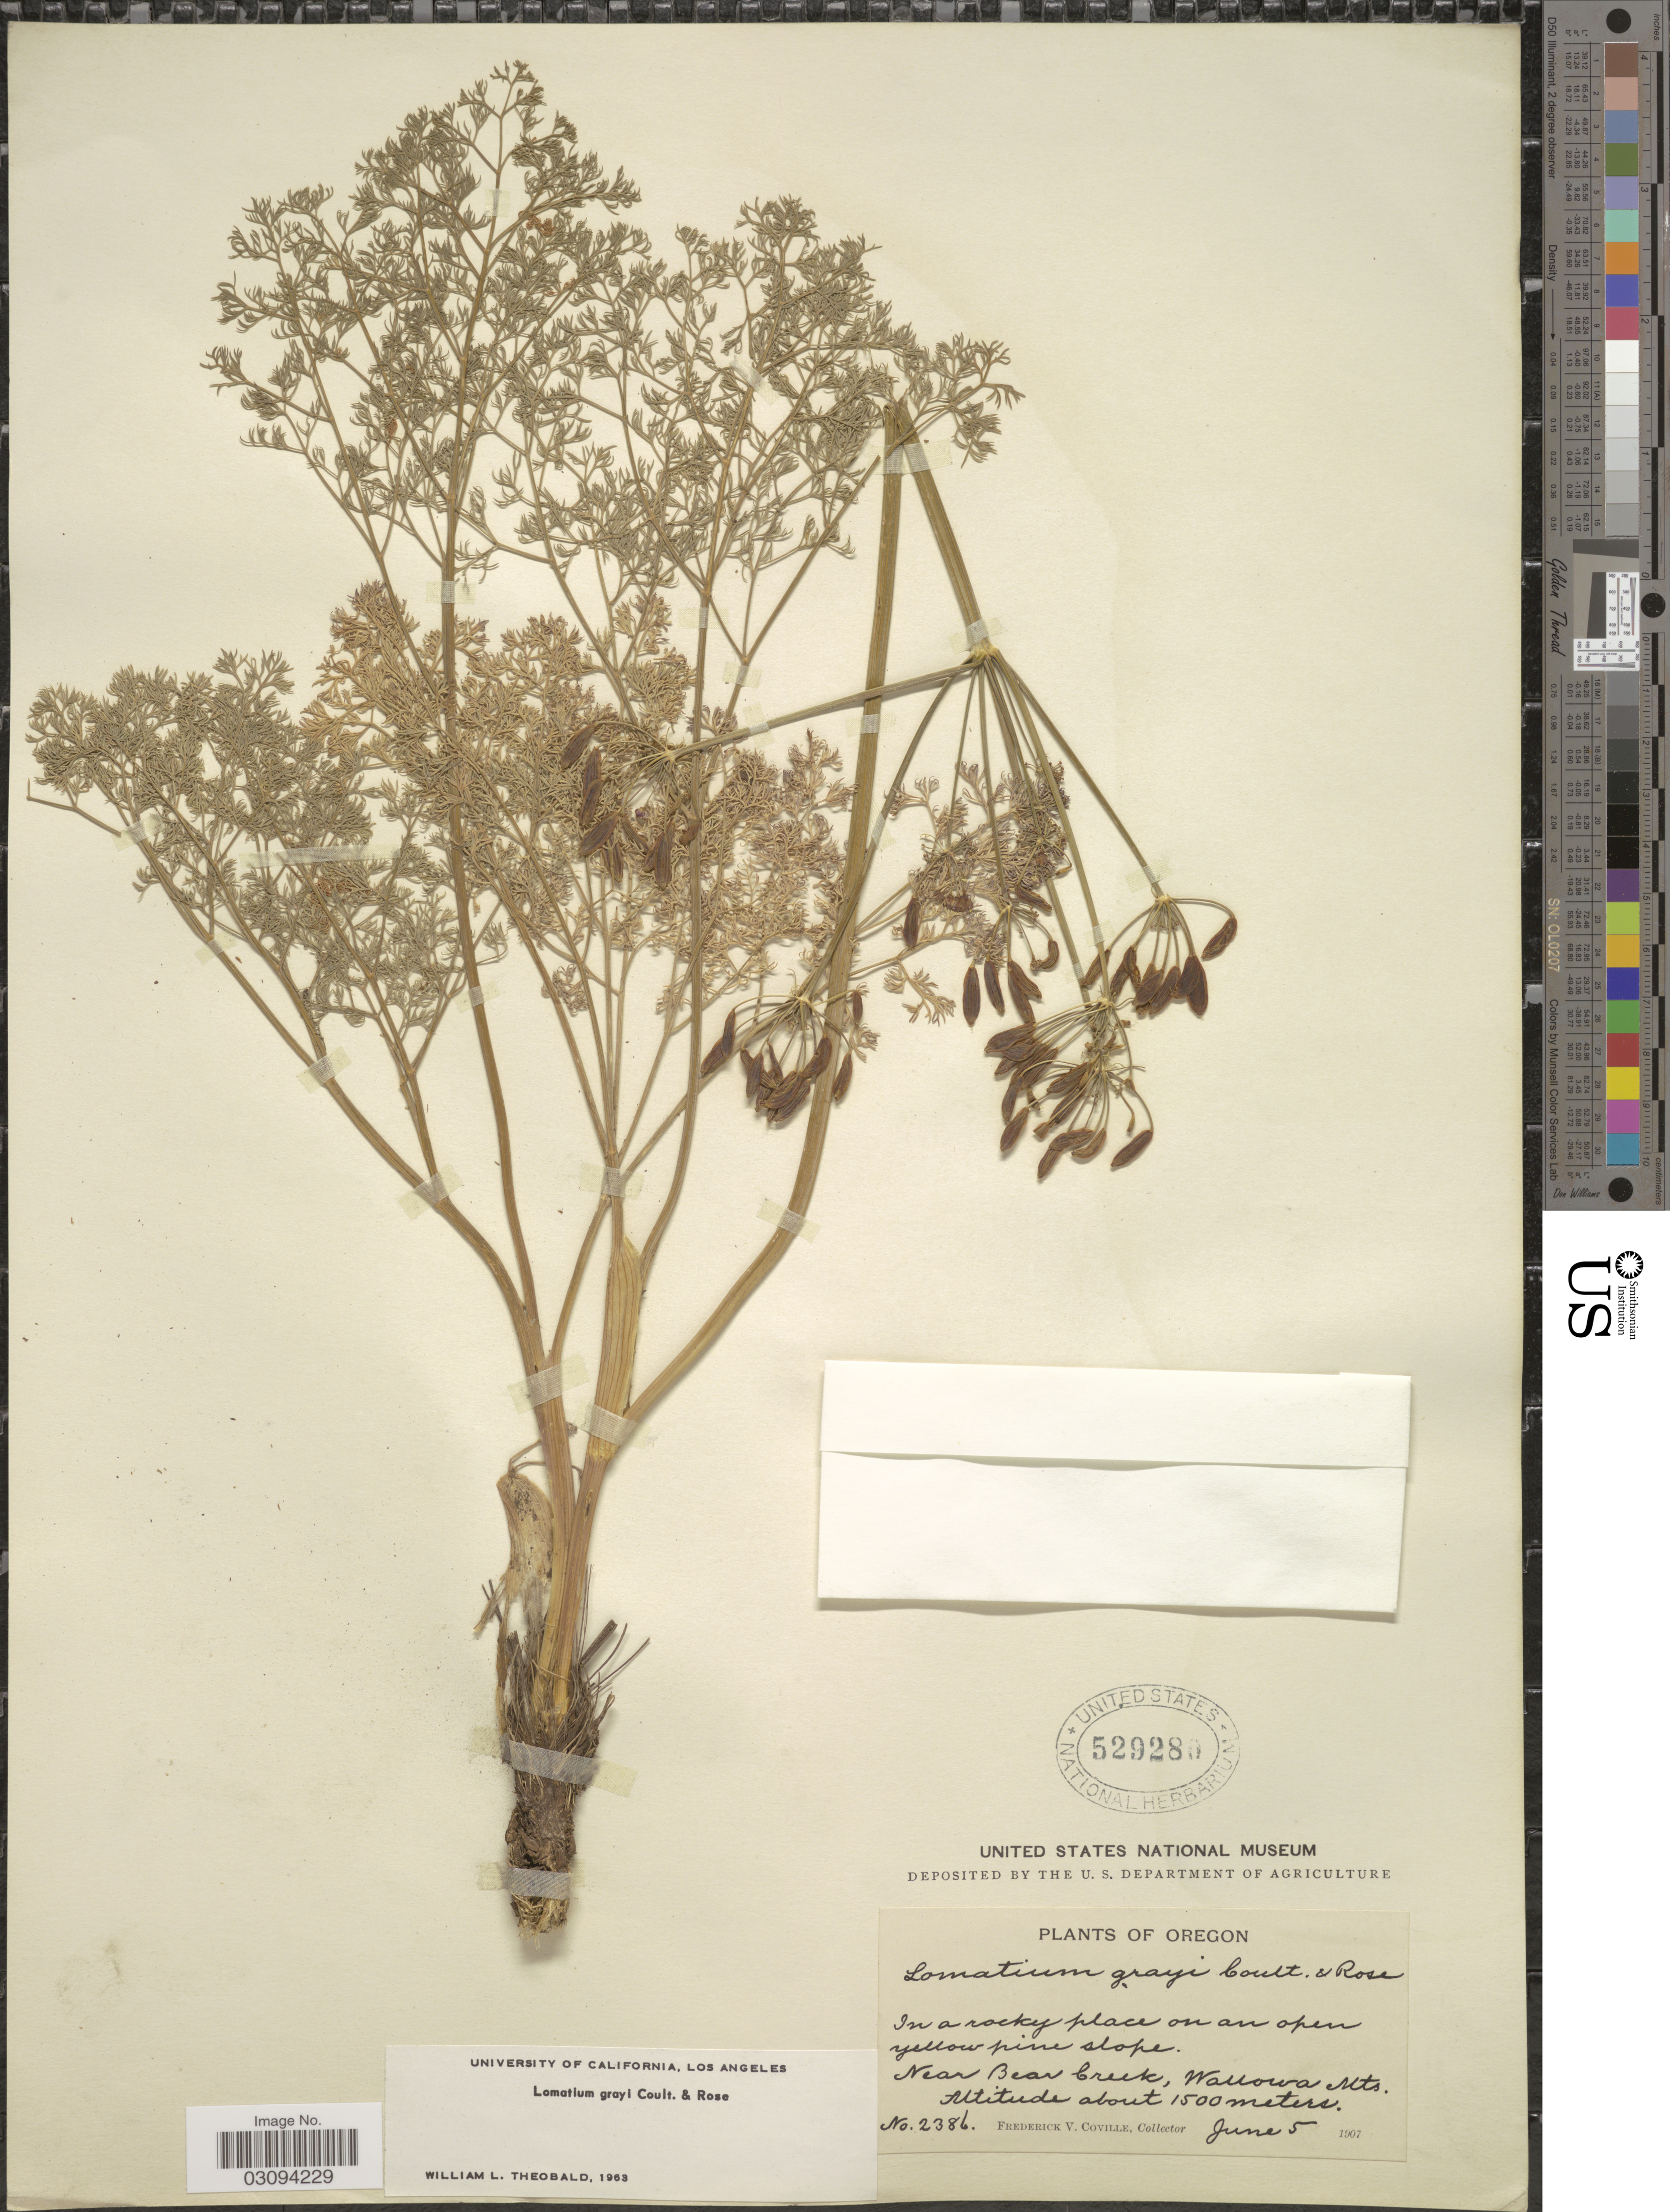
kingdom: Plantae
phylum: Tracheophyta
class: Magnoliopsida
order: Apiales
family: Apiaceae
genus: Lomatium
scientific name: Lomatium grayi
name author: (J.M. Coult. & Rose) J.M. Coult. & Rose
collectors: F. V. Coville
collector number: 2386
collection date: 1907-06-05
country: United States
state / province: Oregon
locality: Near Bear Creek, Wallowa Mts.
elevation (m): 1500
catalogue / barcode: US 529280